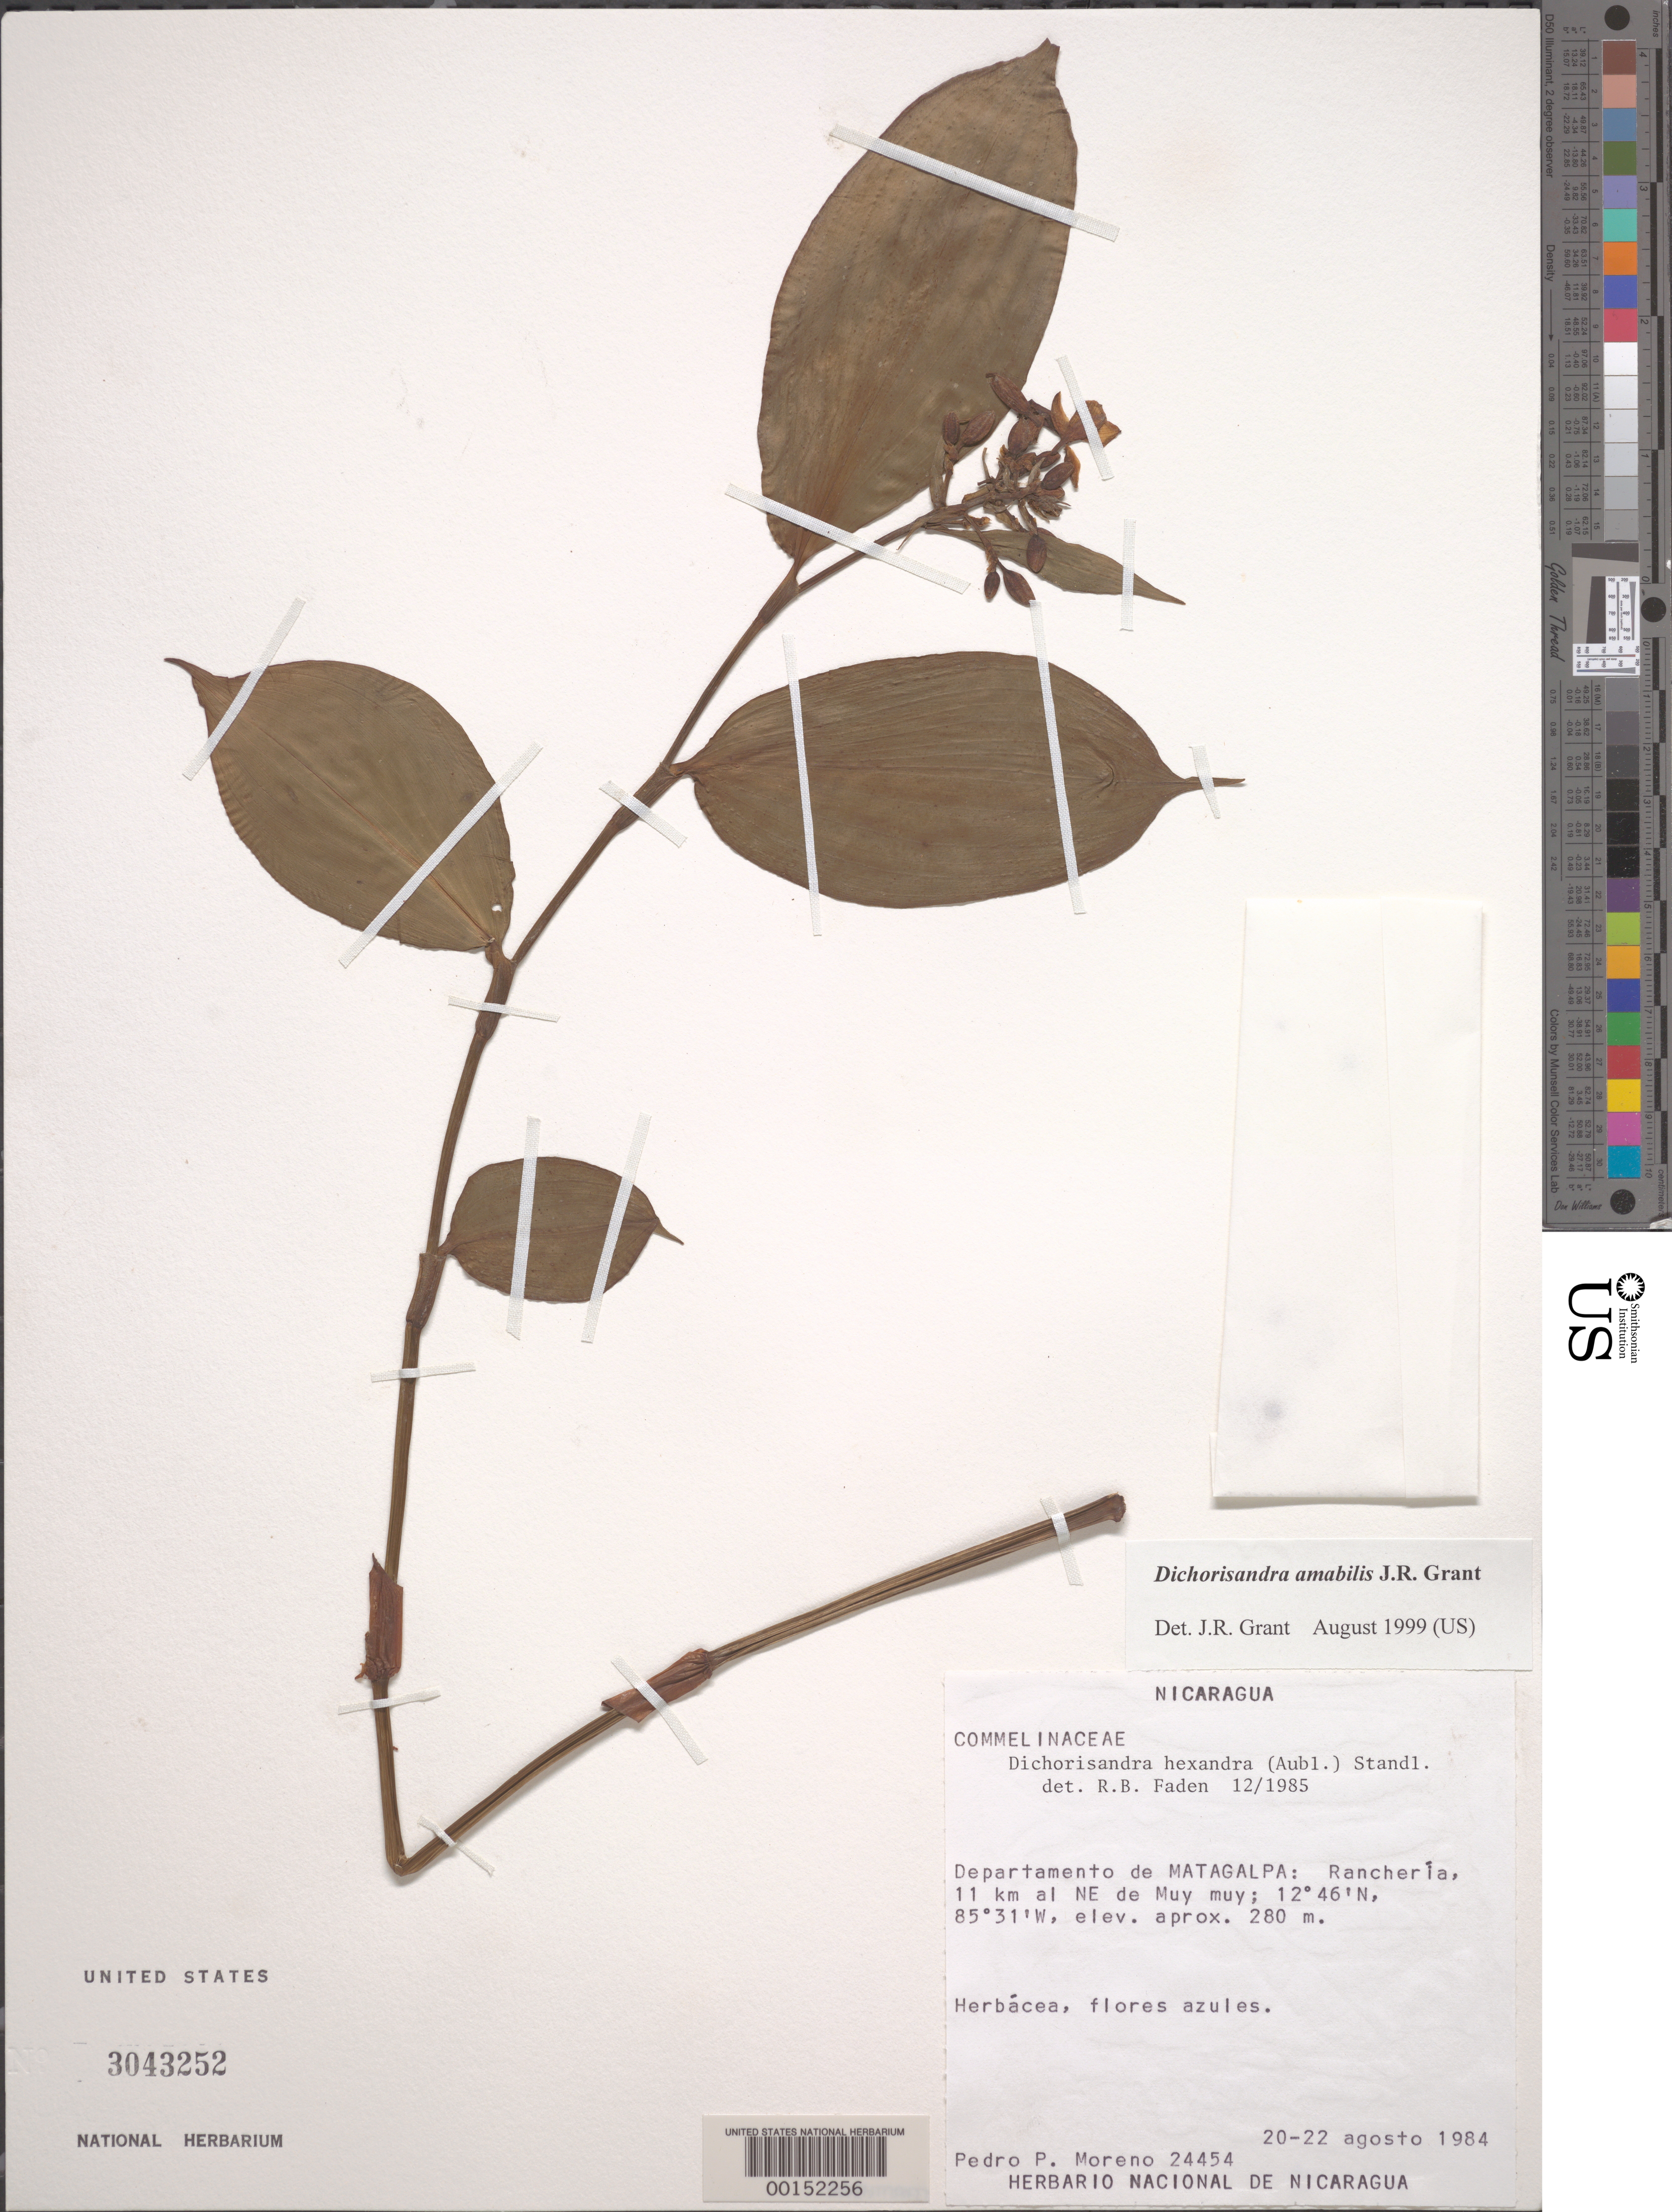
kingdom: Plantae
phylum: Tracheophyta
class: Liliopsida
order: Commelinales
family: Commelinaceae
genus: Dichorisandra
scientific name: Dichorisandra hexandra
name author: (Aubl.) Standl.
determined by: Faden, Robert B., (US), Smithsonian Institution - National Museum of Natural History (UNITED STATES)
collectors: P. Moreno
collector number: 24454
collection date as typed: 20 Aug 1984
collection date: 1984-08-20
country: Nicaragua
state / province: Matagalpa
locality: Rancheria, ne of muymuy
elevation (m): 280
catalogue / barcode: US 3043252